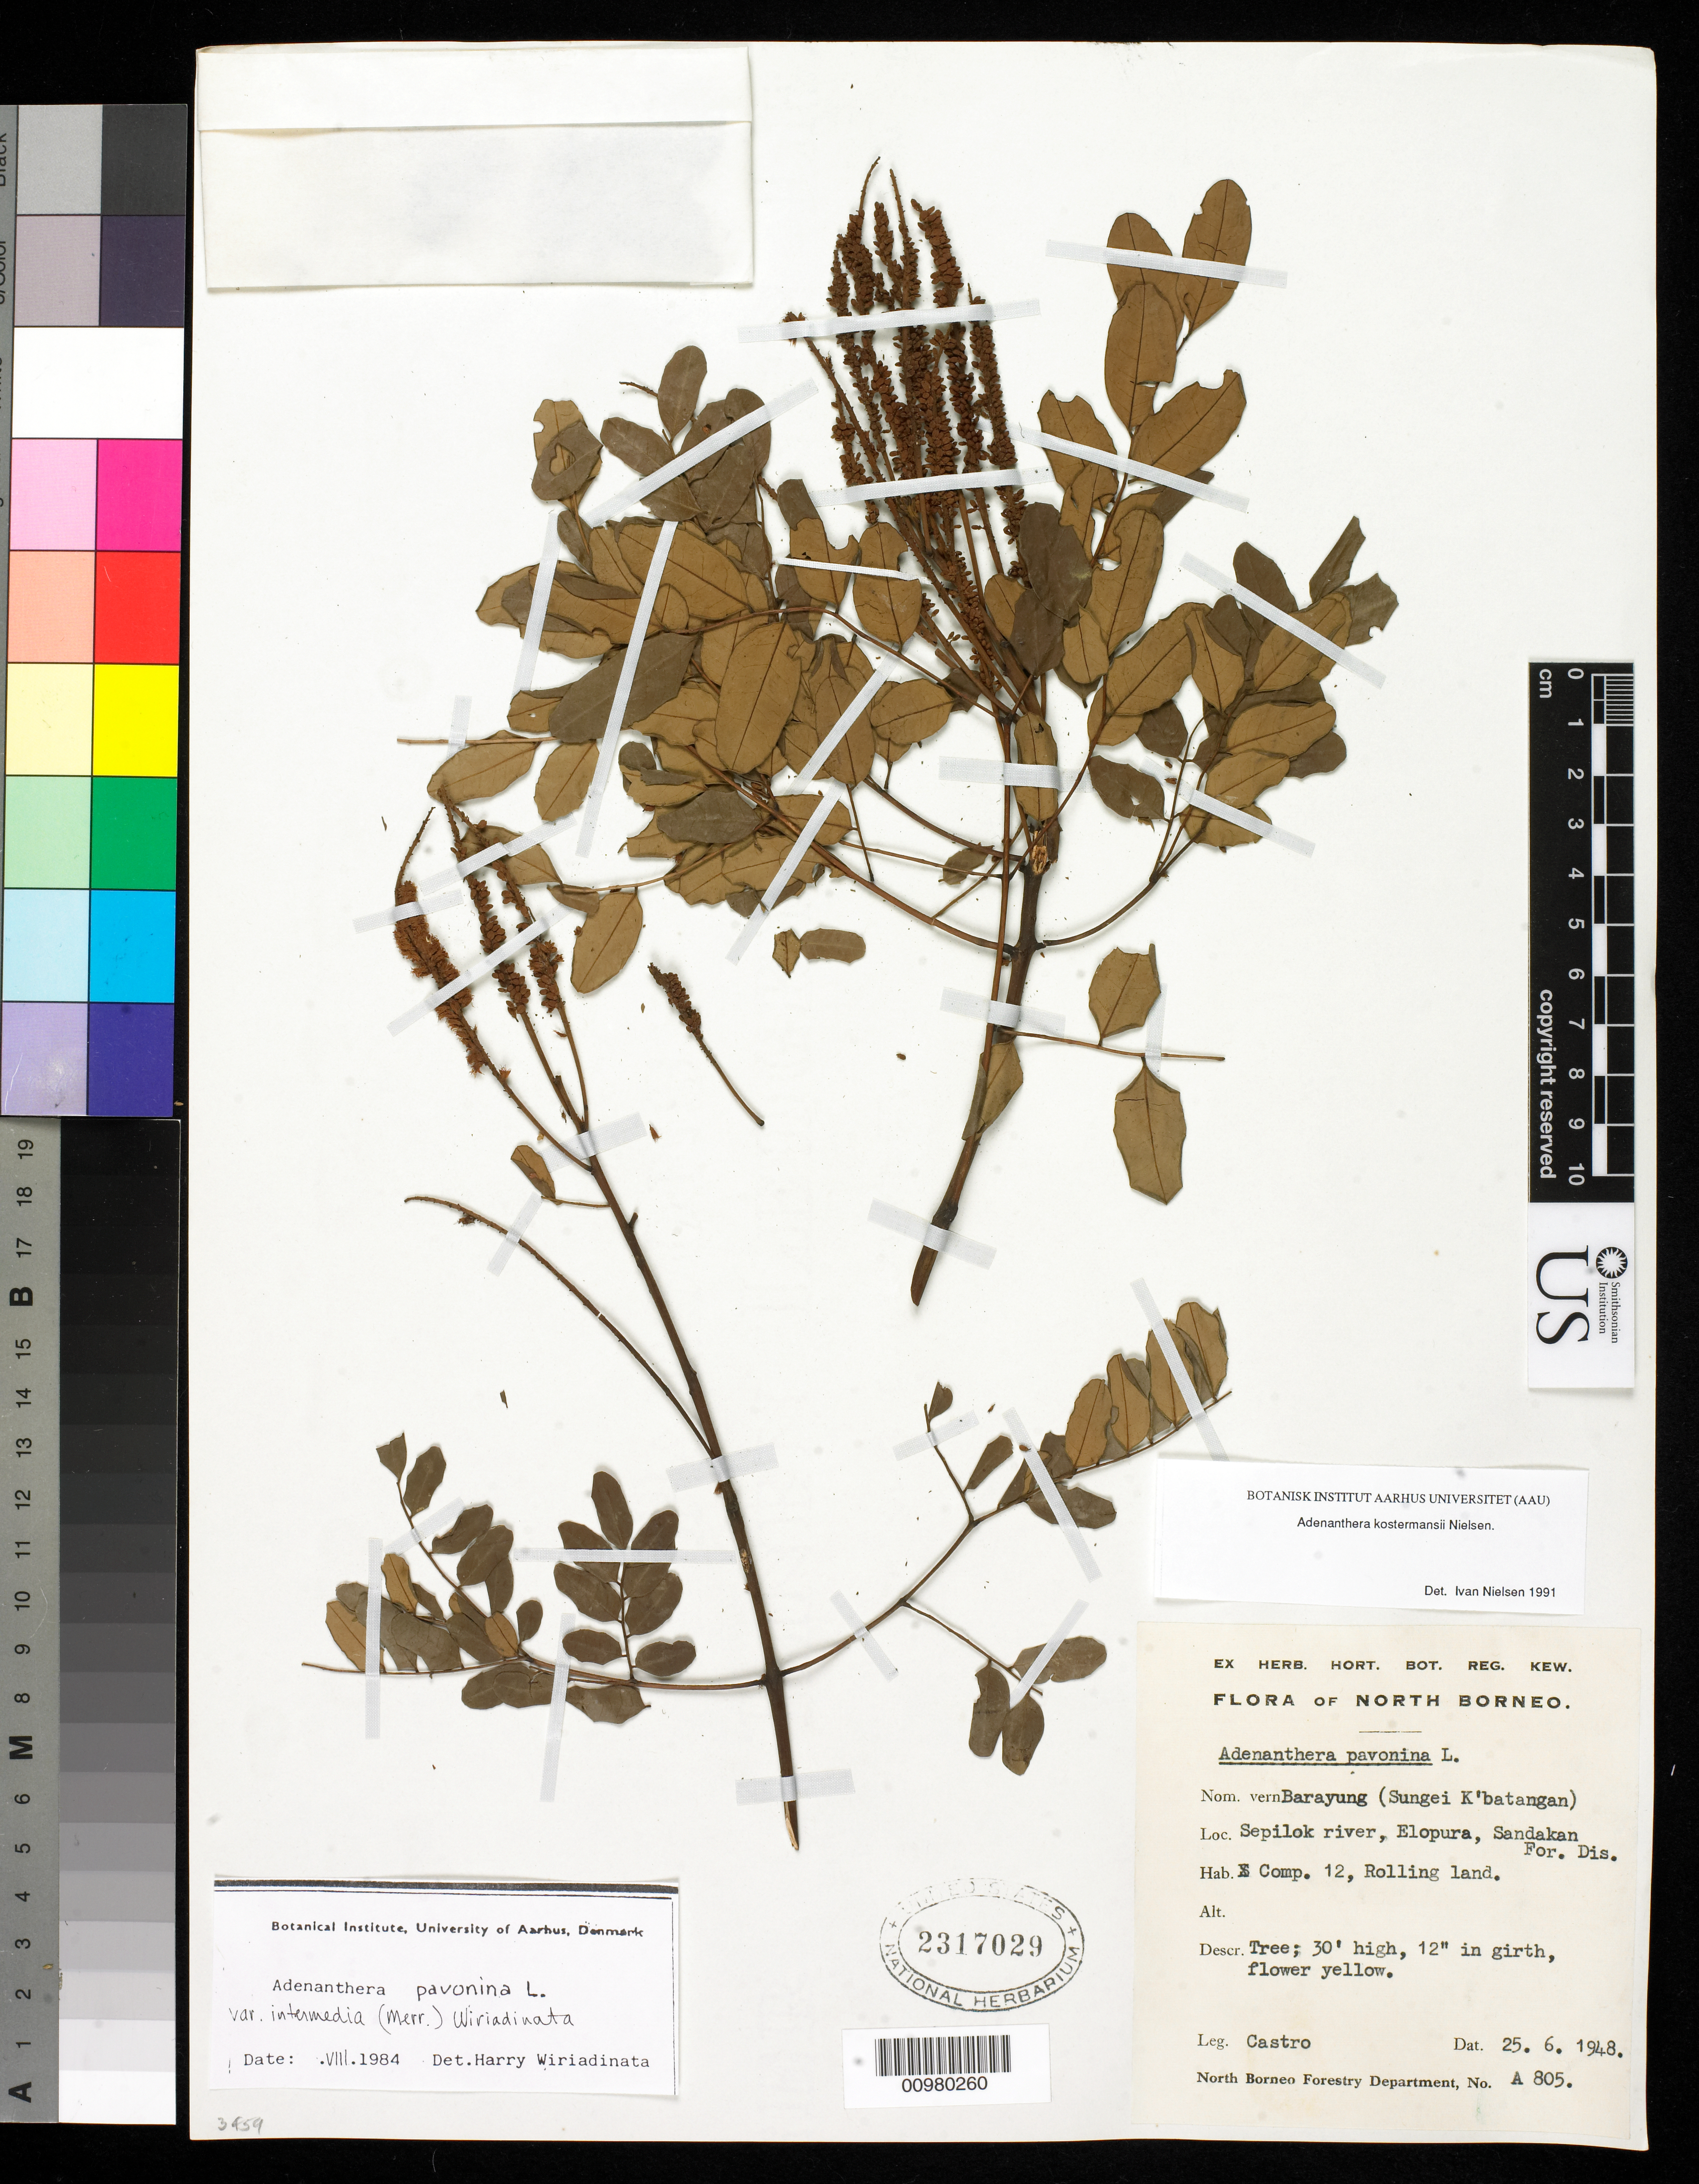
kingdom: Plantae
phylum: Tracheophyta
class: Magnoliopsida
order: Fabales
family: Fabaceae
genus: Adenanthera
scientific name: Adenanthera kostermansii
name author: I.C. Nielsen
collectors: -. Castro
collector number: A 805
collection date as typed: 25 Jun 1948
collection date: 1948-06-25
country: Malaysia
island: Borneo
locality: Sepilok river, Elopura, Sandakan For. Dis.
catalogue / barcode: US 2317029